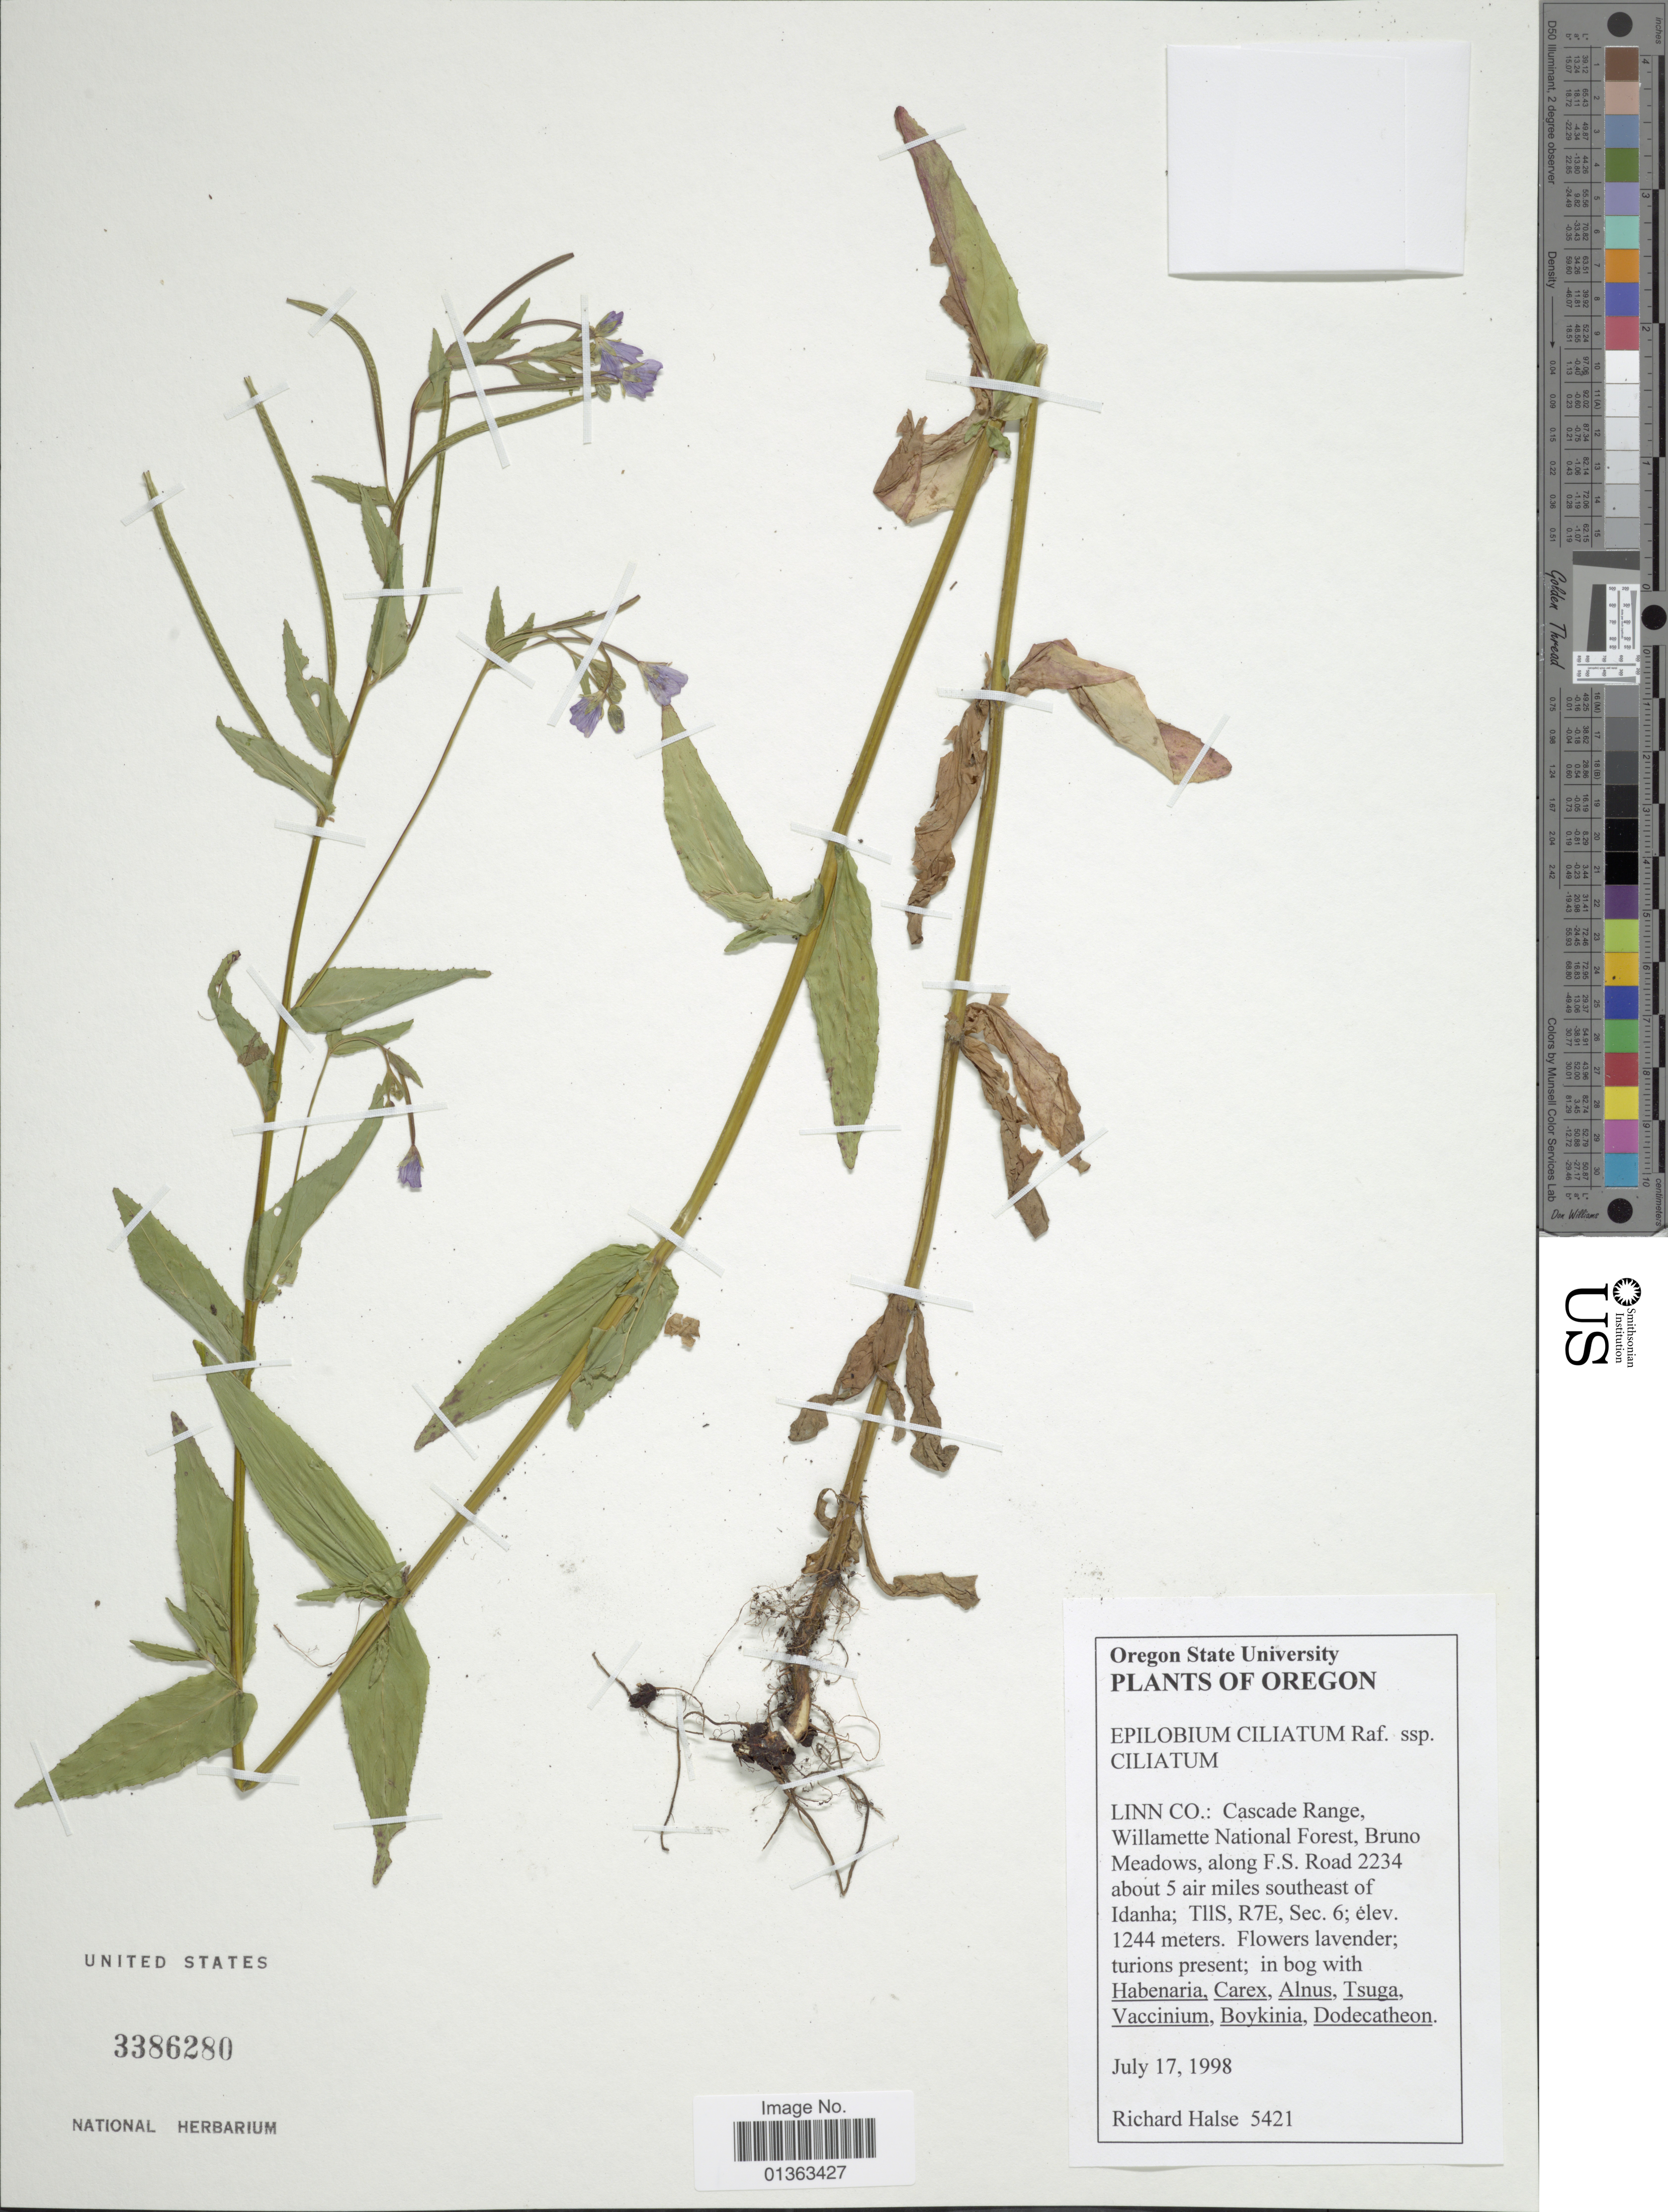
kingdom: Plantae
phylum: Tracheophyta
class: Magnoliopsida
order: Myrtales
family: Onagraceae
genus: Epilobium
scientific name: Epilobium ciliatum subsp. ciliatum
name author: Raf.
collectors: R. Halse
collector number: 5421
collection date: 1998-07-17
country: United States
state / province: Oregon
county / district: Linn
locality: Linn Co.: Cascade Range, Willamette National Forest, Bruno Meadows, along F.S. Road 2234 about 5 air miles southeast of Idanha, T11S, R7E, Sec. 6.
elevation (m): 1244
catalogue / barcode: US 3386280